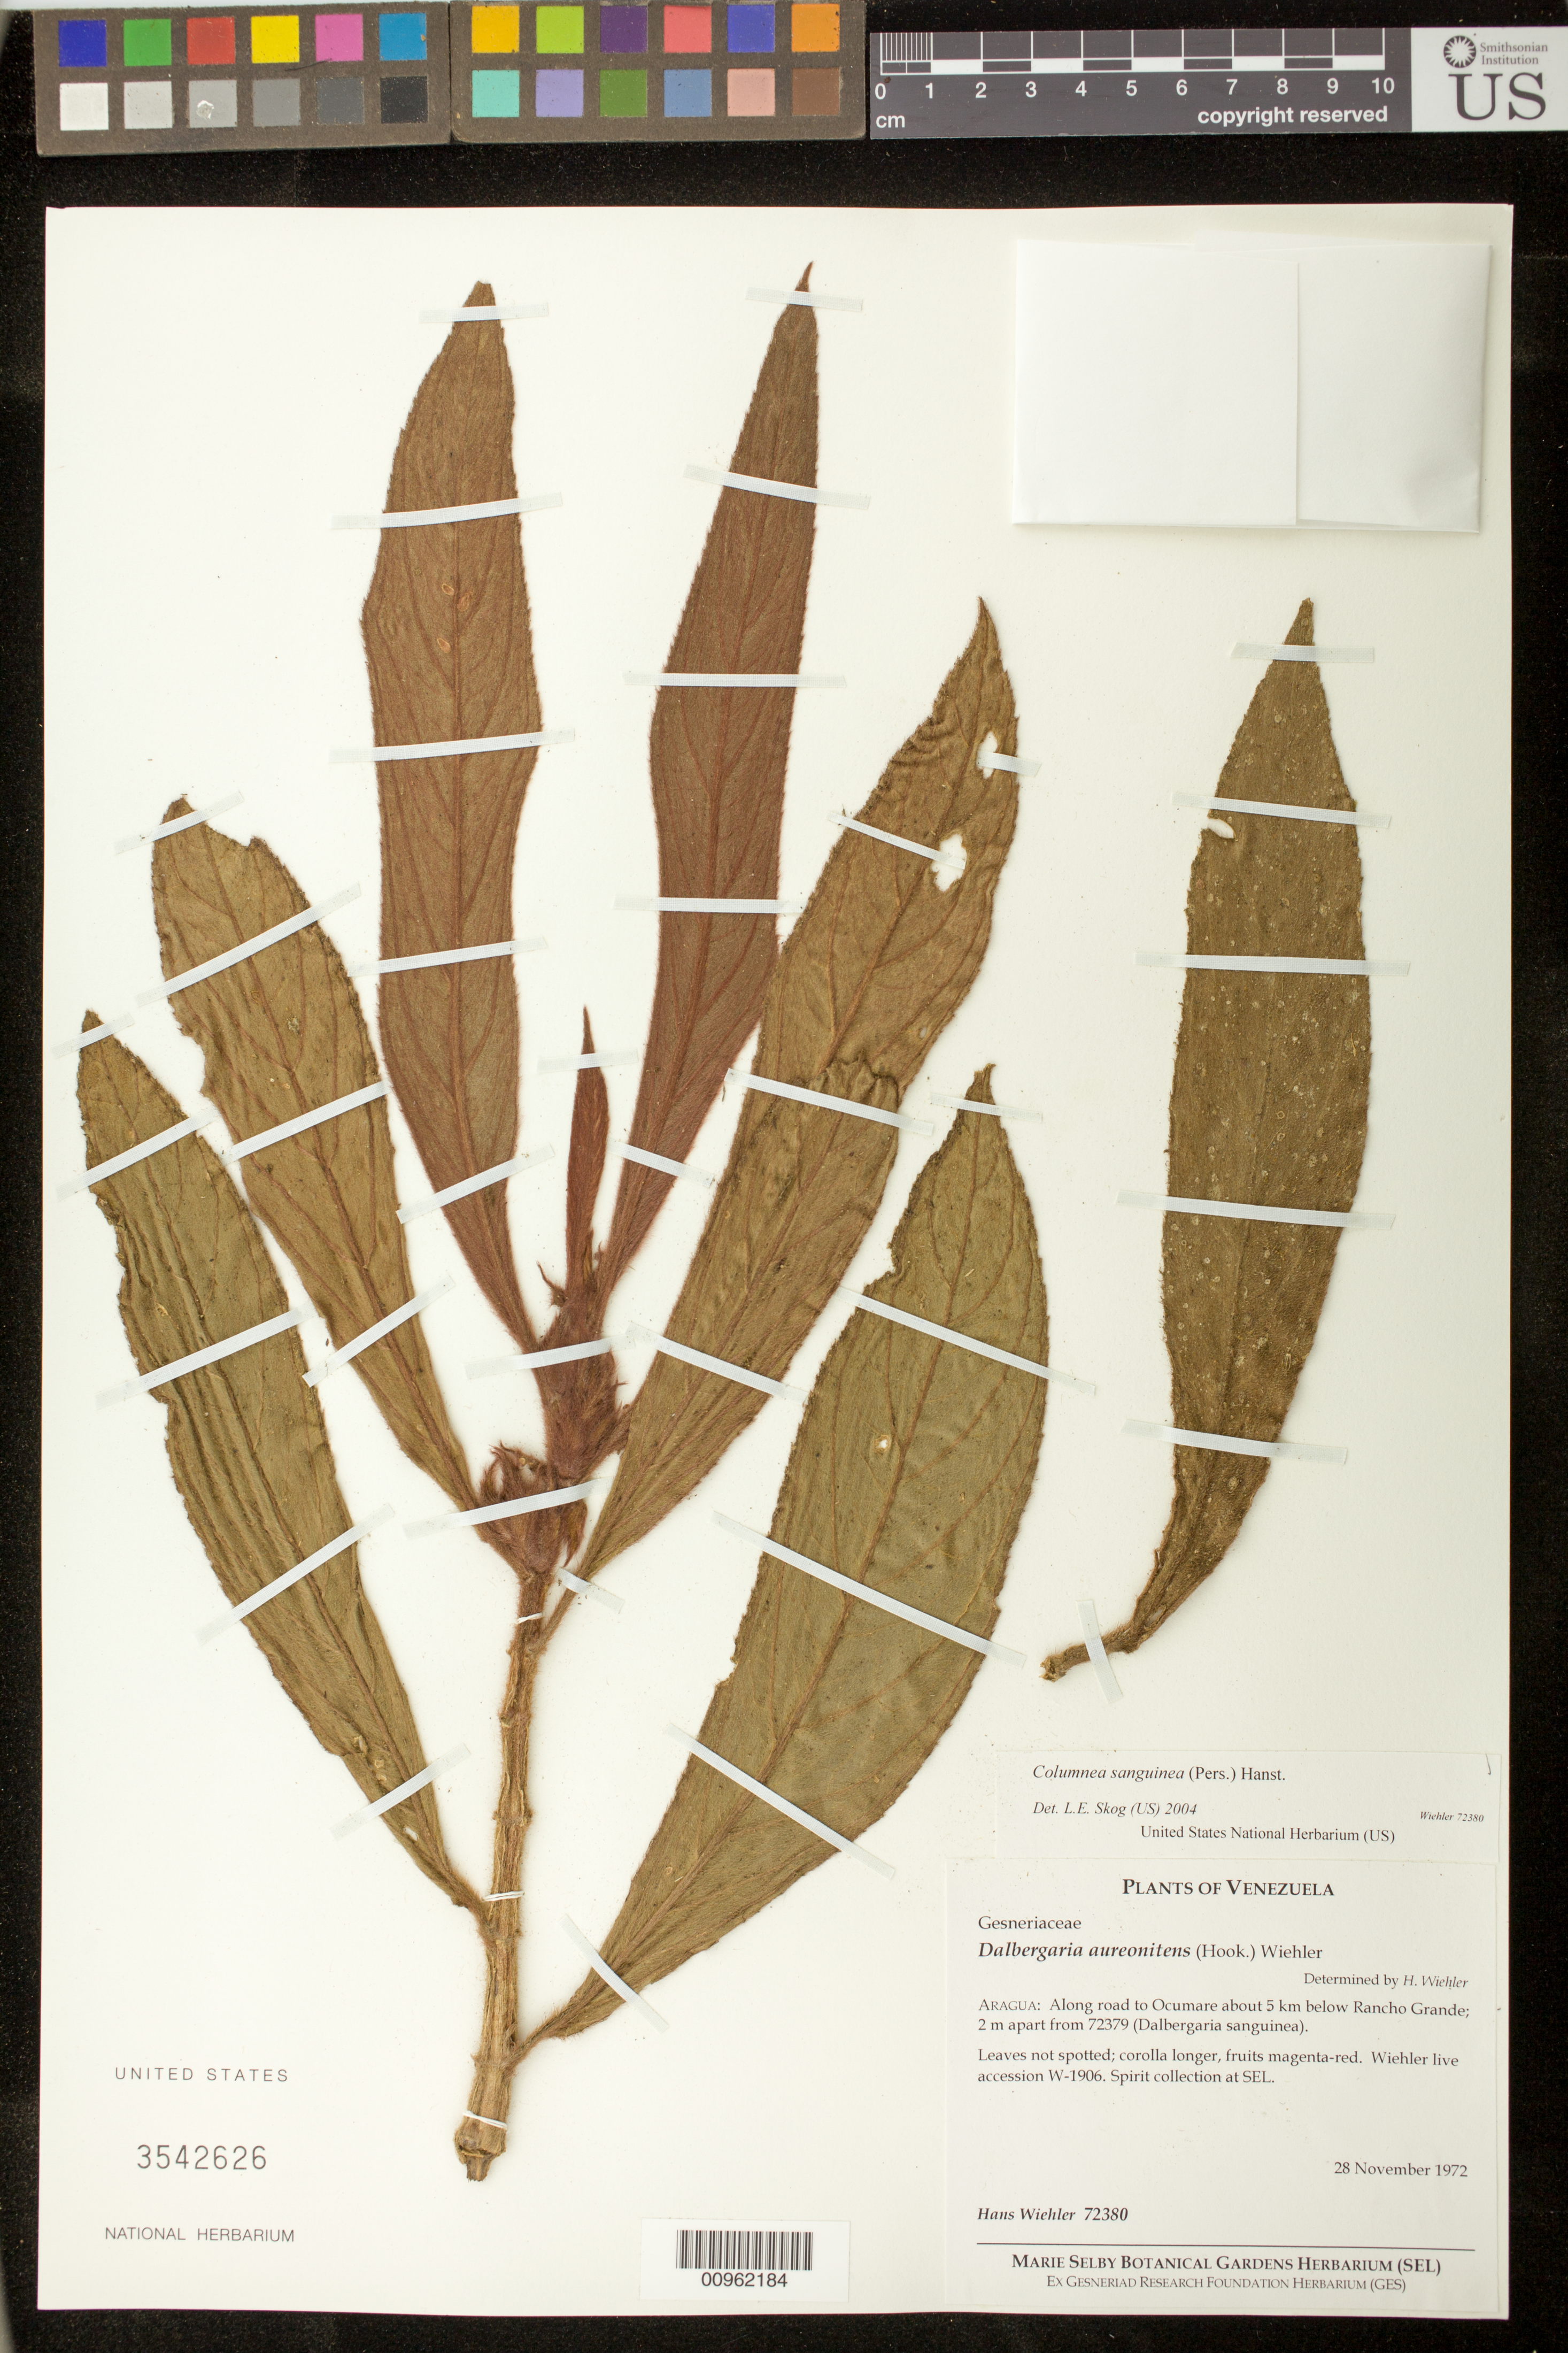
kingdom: Plantae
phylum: Tracheophyta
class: Magnoliopsida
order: Lamiales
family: Gesneriaceae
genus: Columnea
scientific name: Columnea sanguinea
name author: (Pers.) Hanst.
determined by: Skog, Laurence E.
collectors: H. J. Wiehler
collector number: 72380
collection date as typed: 28 Nov 1972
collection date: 1972-11-28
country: Venezuela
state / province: Aragua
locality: Aragua: along road to Ocomare about 5 km below Rancho Grande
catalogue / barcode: US 3542626